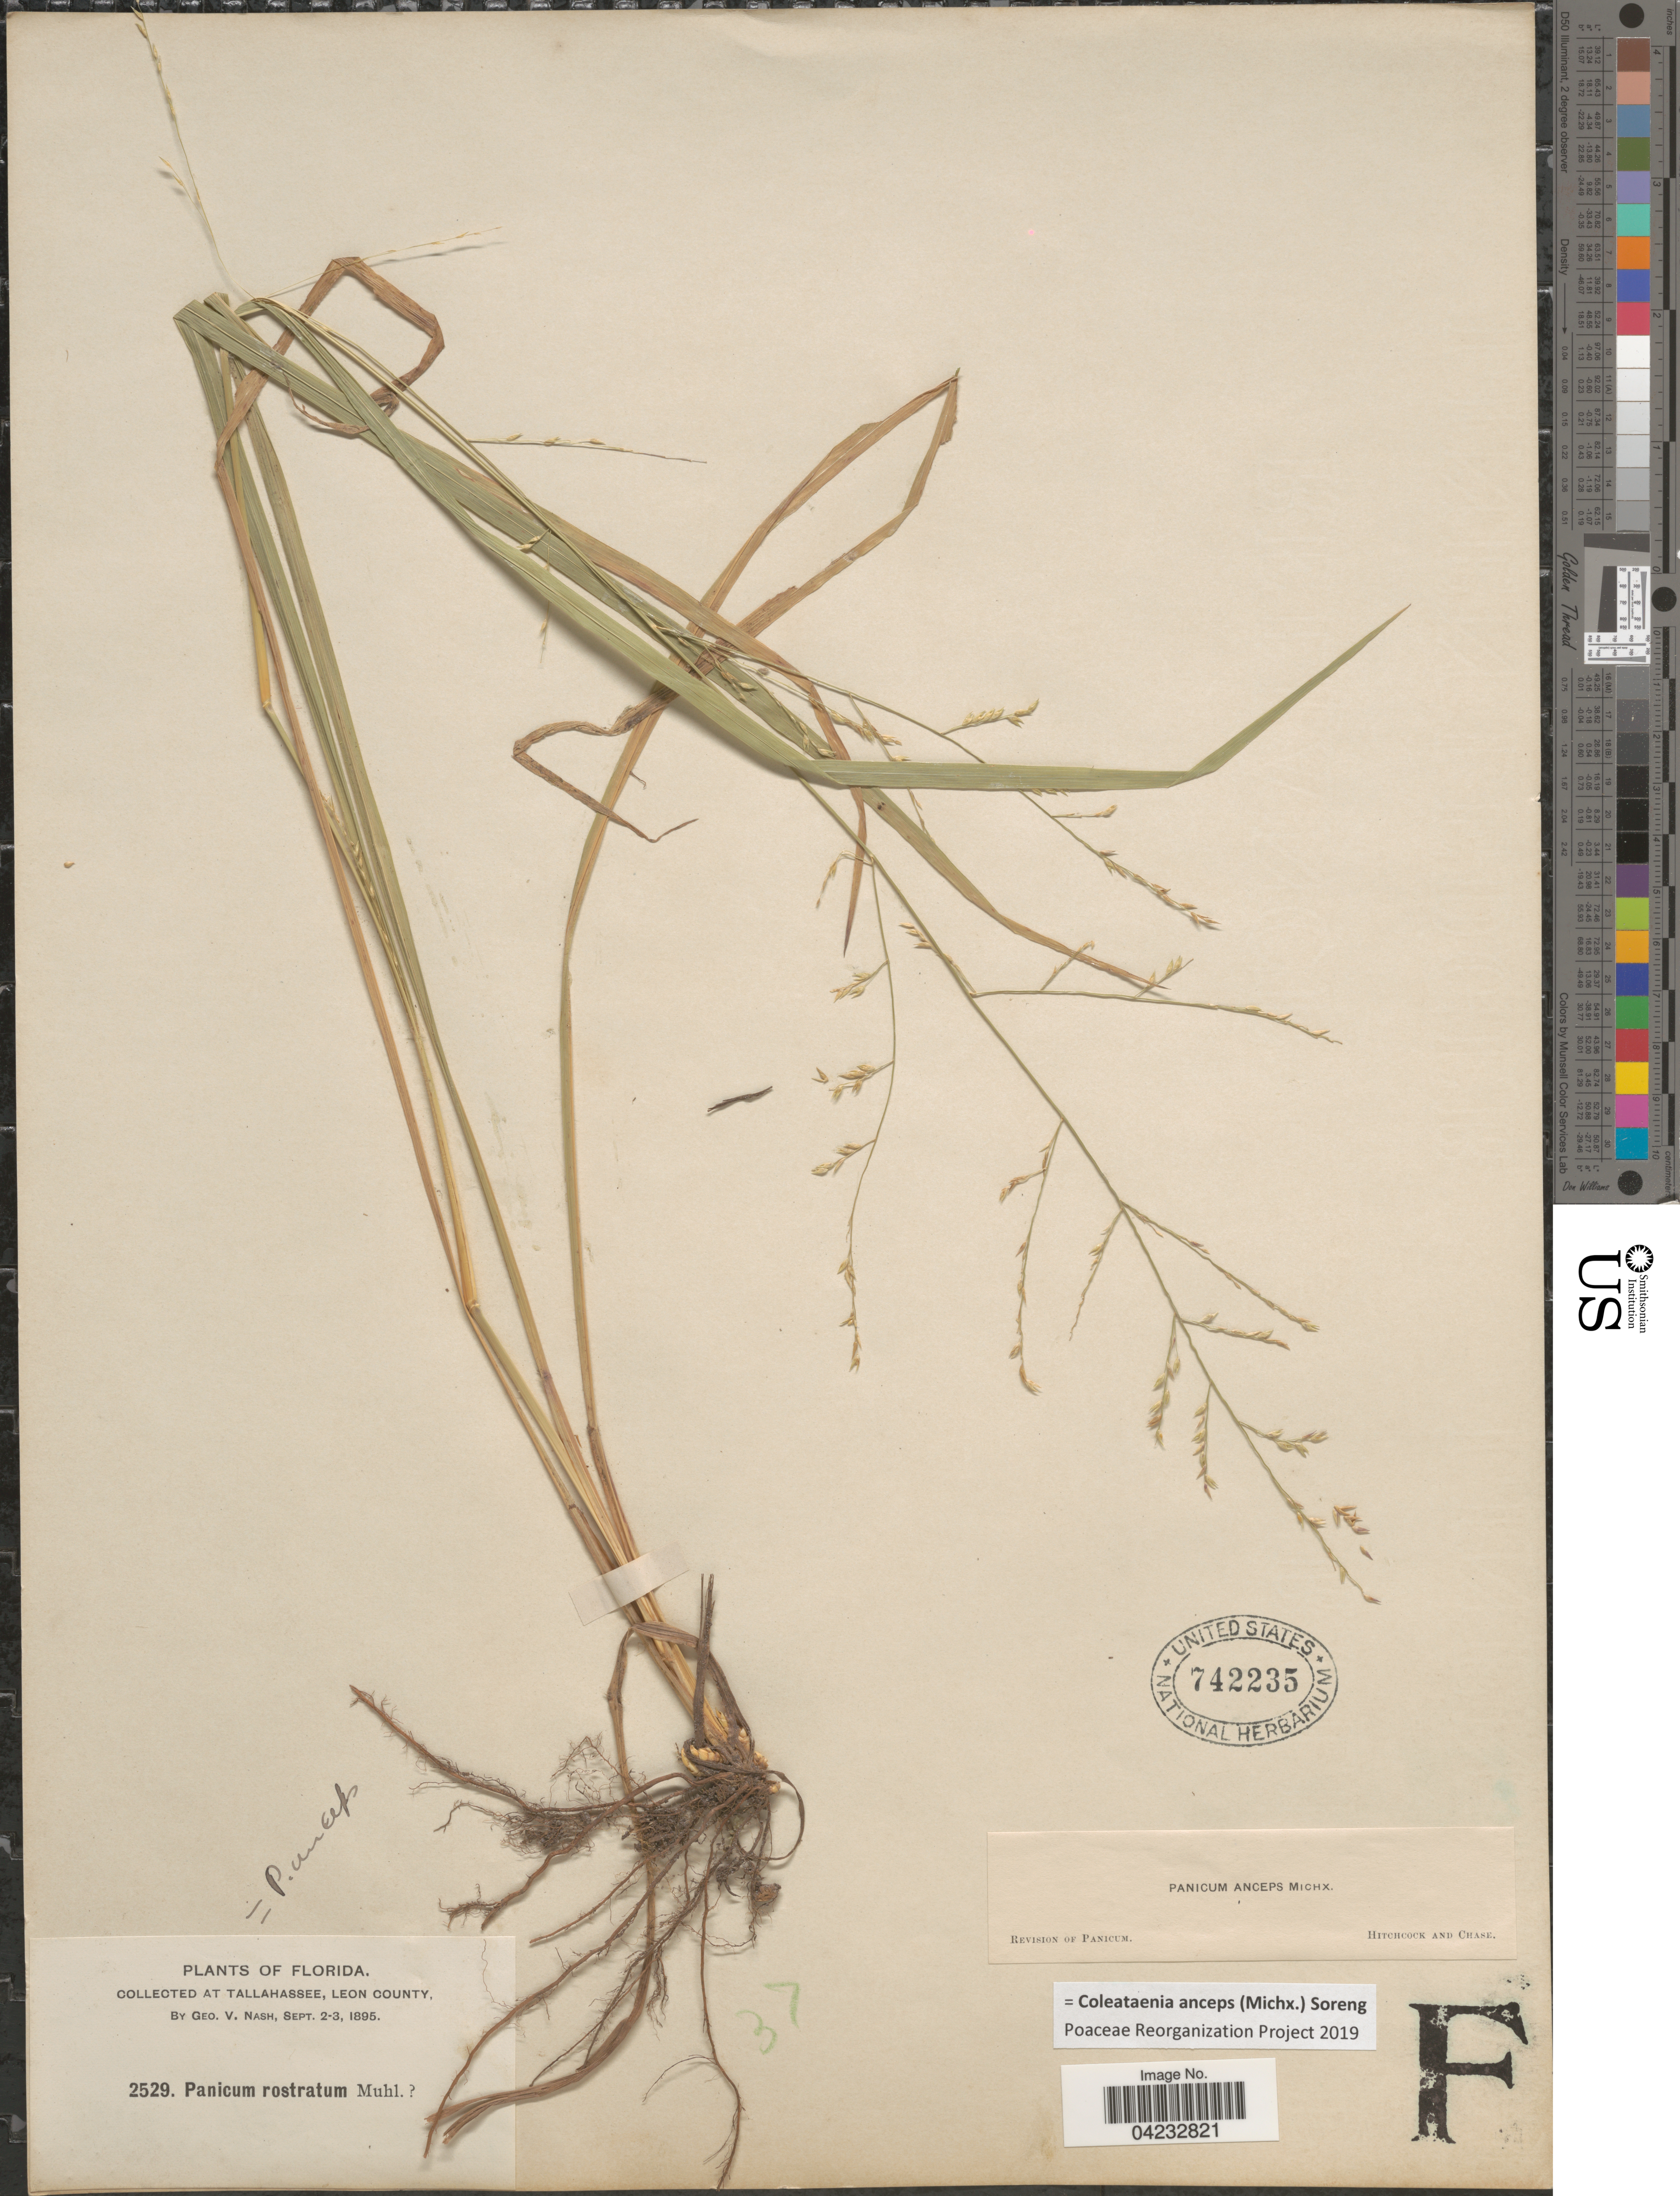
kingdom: Plantae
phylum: Tracheophyta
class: Liliopsida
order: Poales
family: Poaceae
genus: Coleataenia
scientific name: Coleataenia anceps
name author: (Michx.) Soreng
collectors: G. V. Nash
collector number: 2529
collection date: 1895-09-02/1895-09-03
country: United States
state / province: Florida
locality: At Tallahassee, Leon County.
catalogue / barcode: US 742235